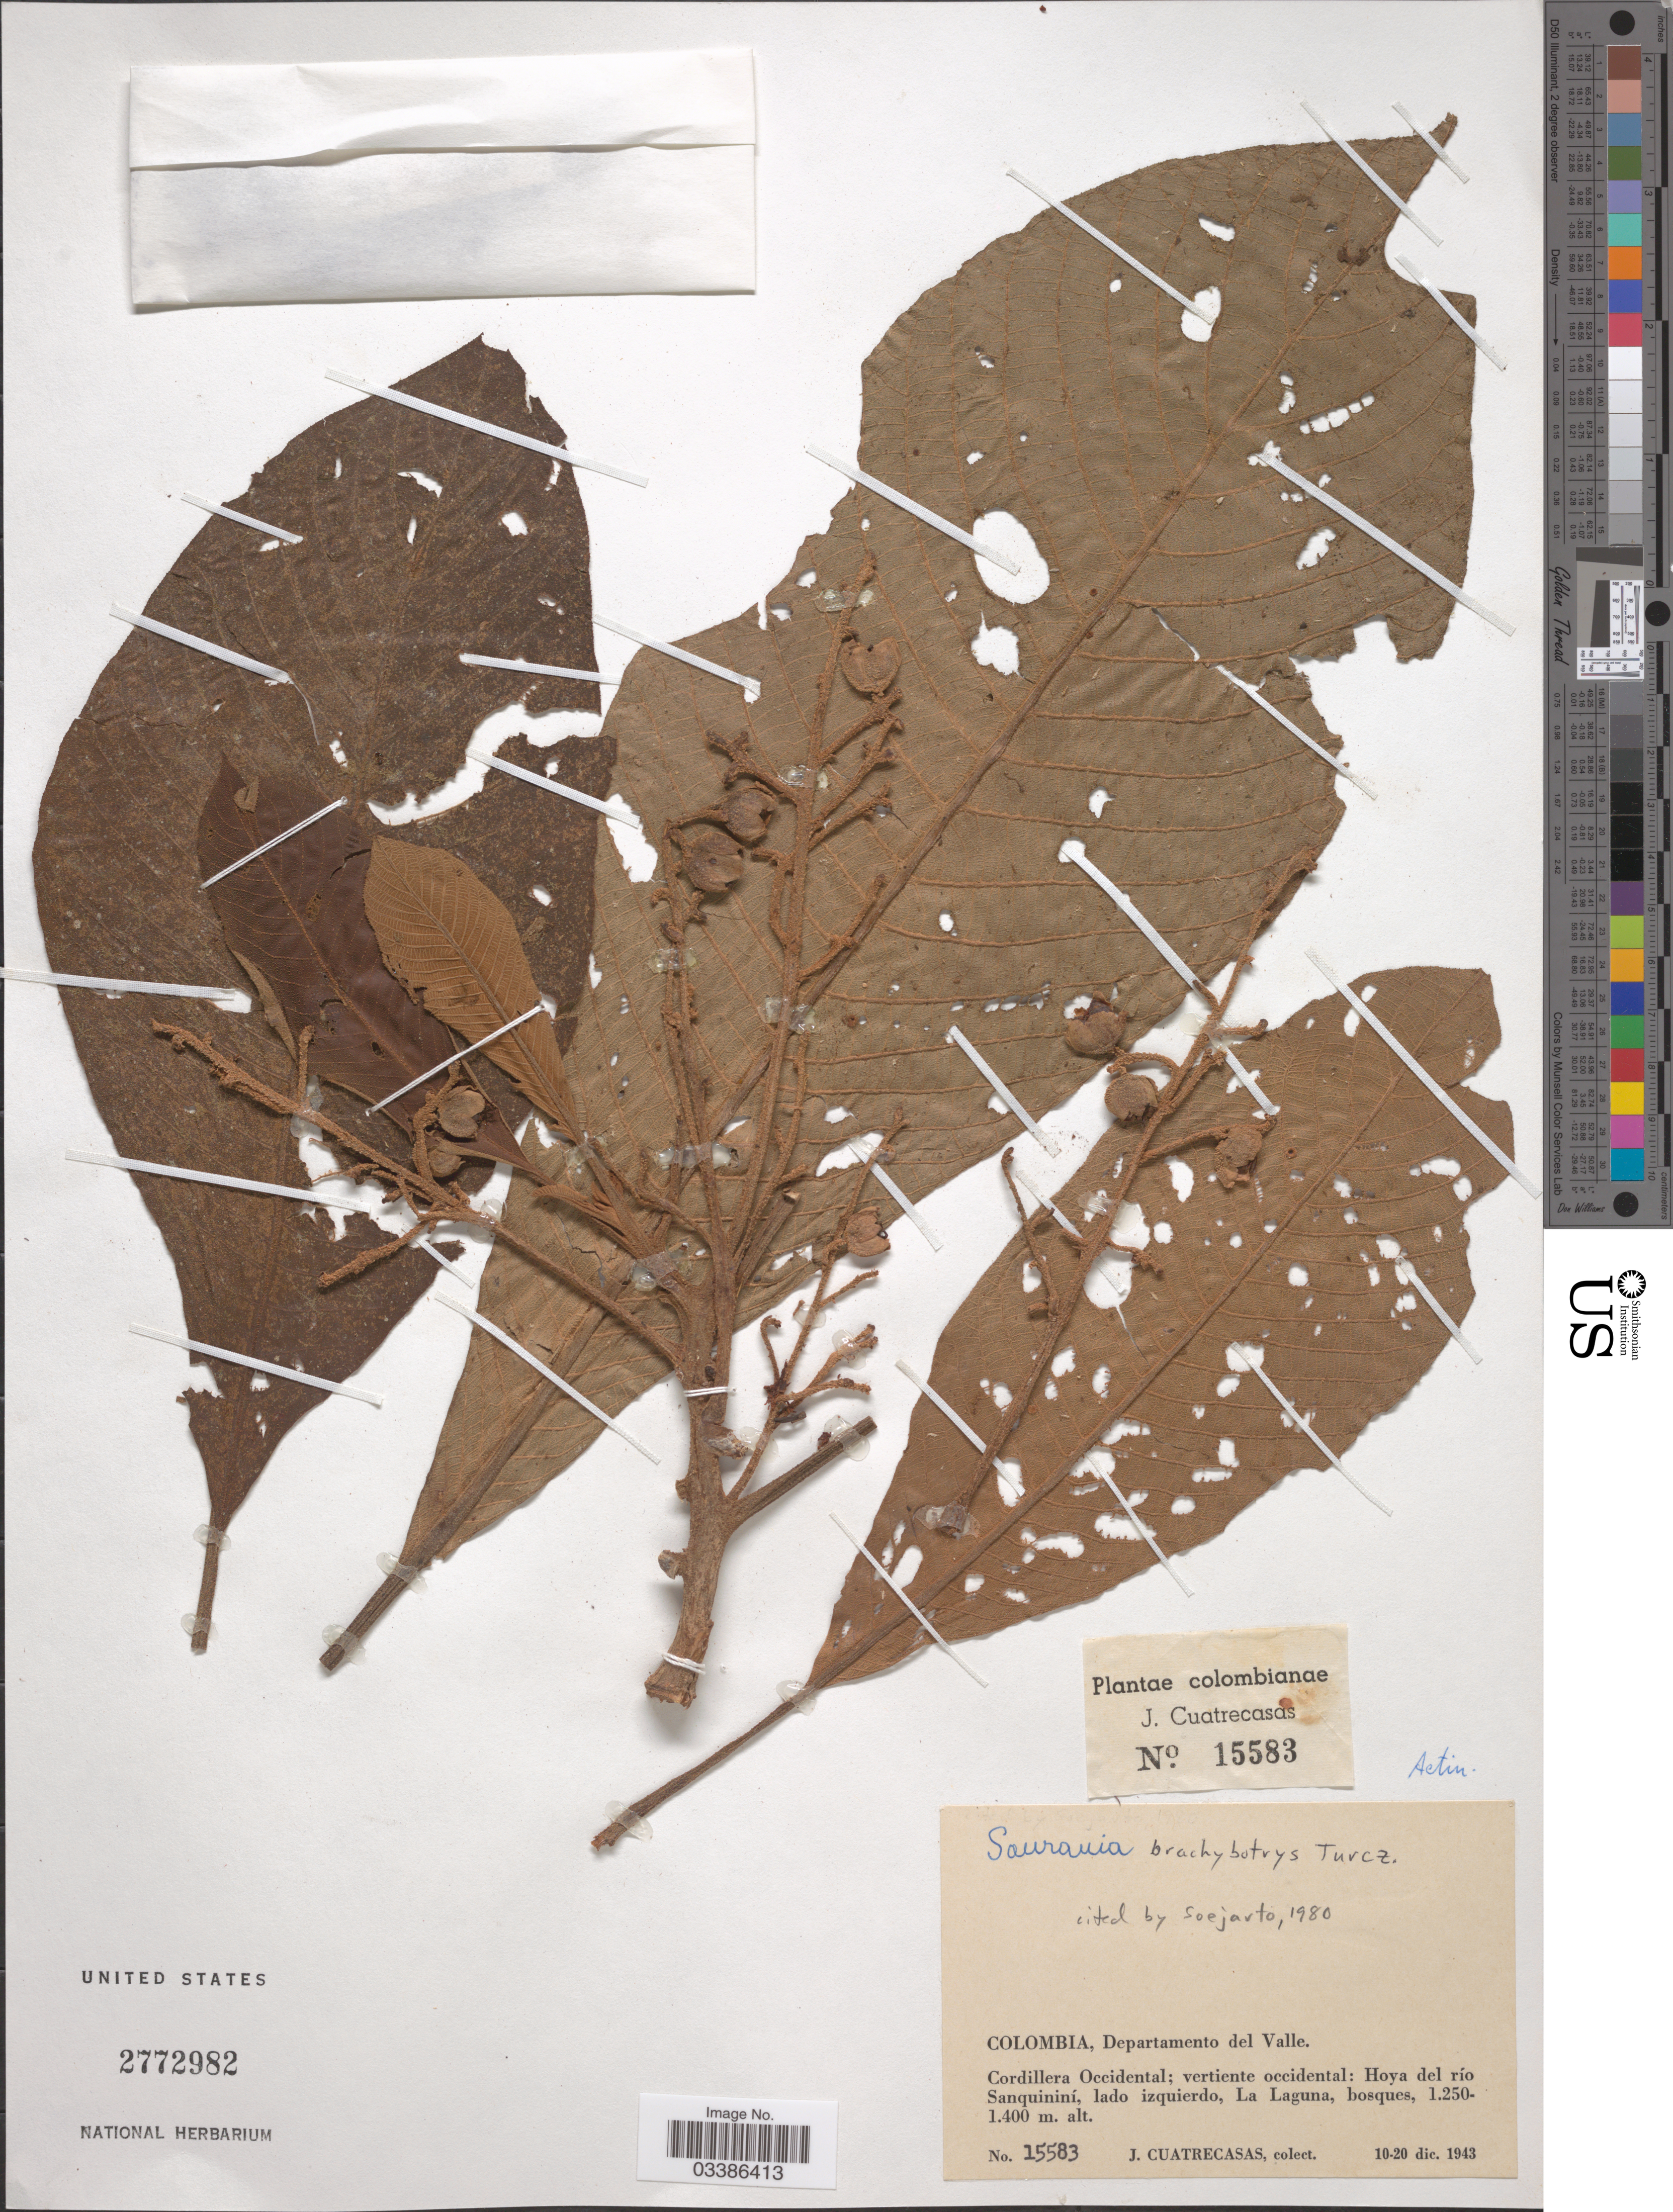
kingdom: Plantae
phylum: Tracheophyta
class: Magnoliopsida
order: Ericales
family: Actinidiaceae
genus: Saurauia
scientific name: Saurauia brachybotrys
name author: Turcz.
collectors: J. Cuatrecasas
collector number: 15583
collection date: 1943-12-10/1943-12-20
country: Colombia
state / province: Valle del Cauca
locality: Departamento del Valle. Cordillera Occidental; vertiente occidental: Hoya del río Sanquininí, lado izquierda, La Laguna, bosques.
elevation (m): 1250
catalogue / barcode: US 2772982